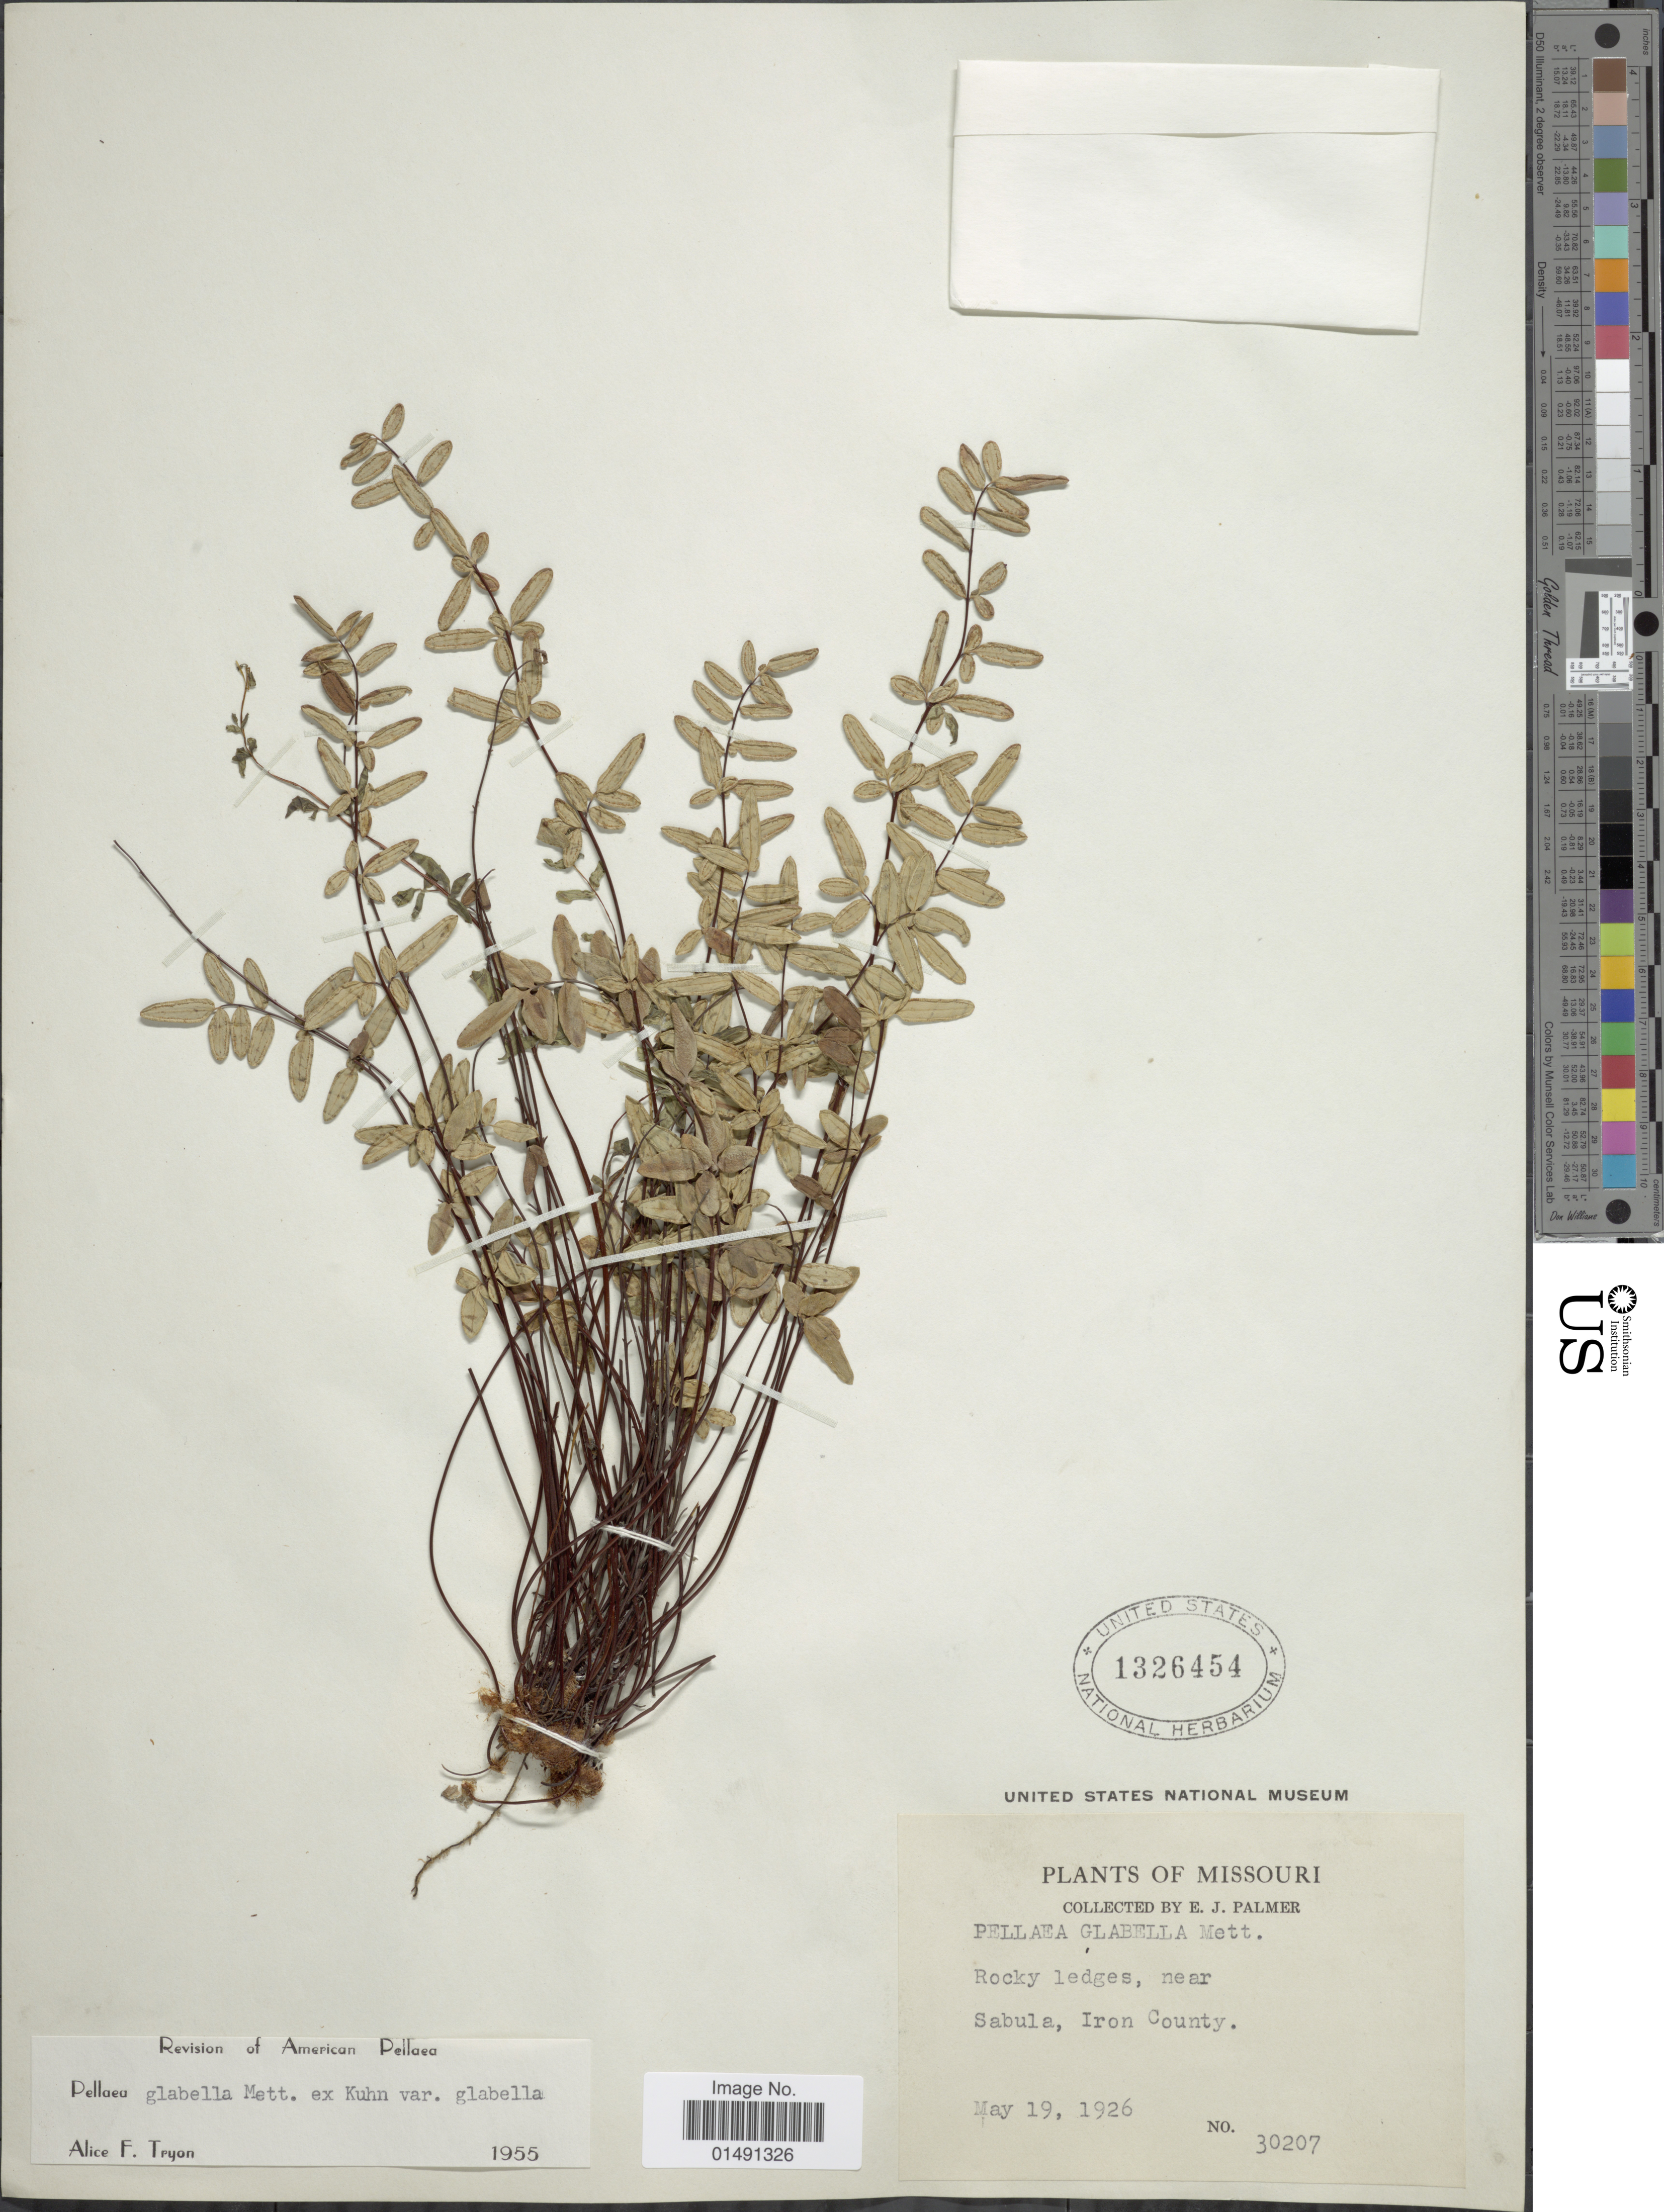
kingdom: Plantae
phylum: Tracheophyta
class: Polypodiopsida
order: Polypodiales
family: Pteridaceae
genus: Pellaea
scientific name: Pellaea glabella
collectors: E. J. Palmer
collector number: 30207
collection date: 1926-05-19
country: United States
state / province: Missouri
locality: Rocky ledges, near Sabula, Iron County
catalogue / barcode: US 1326454